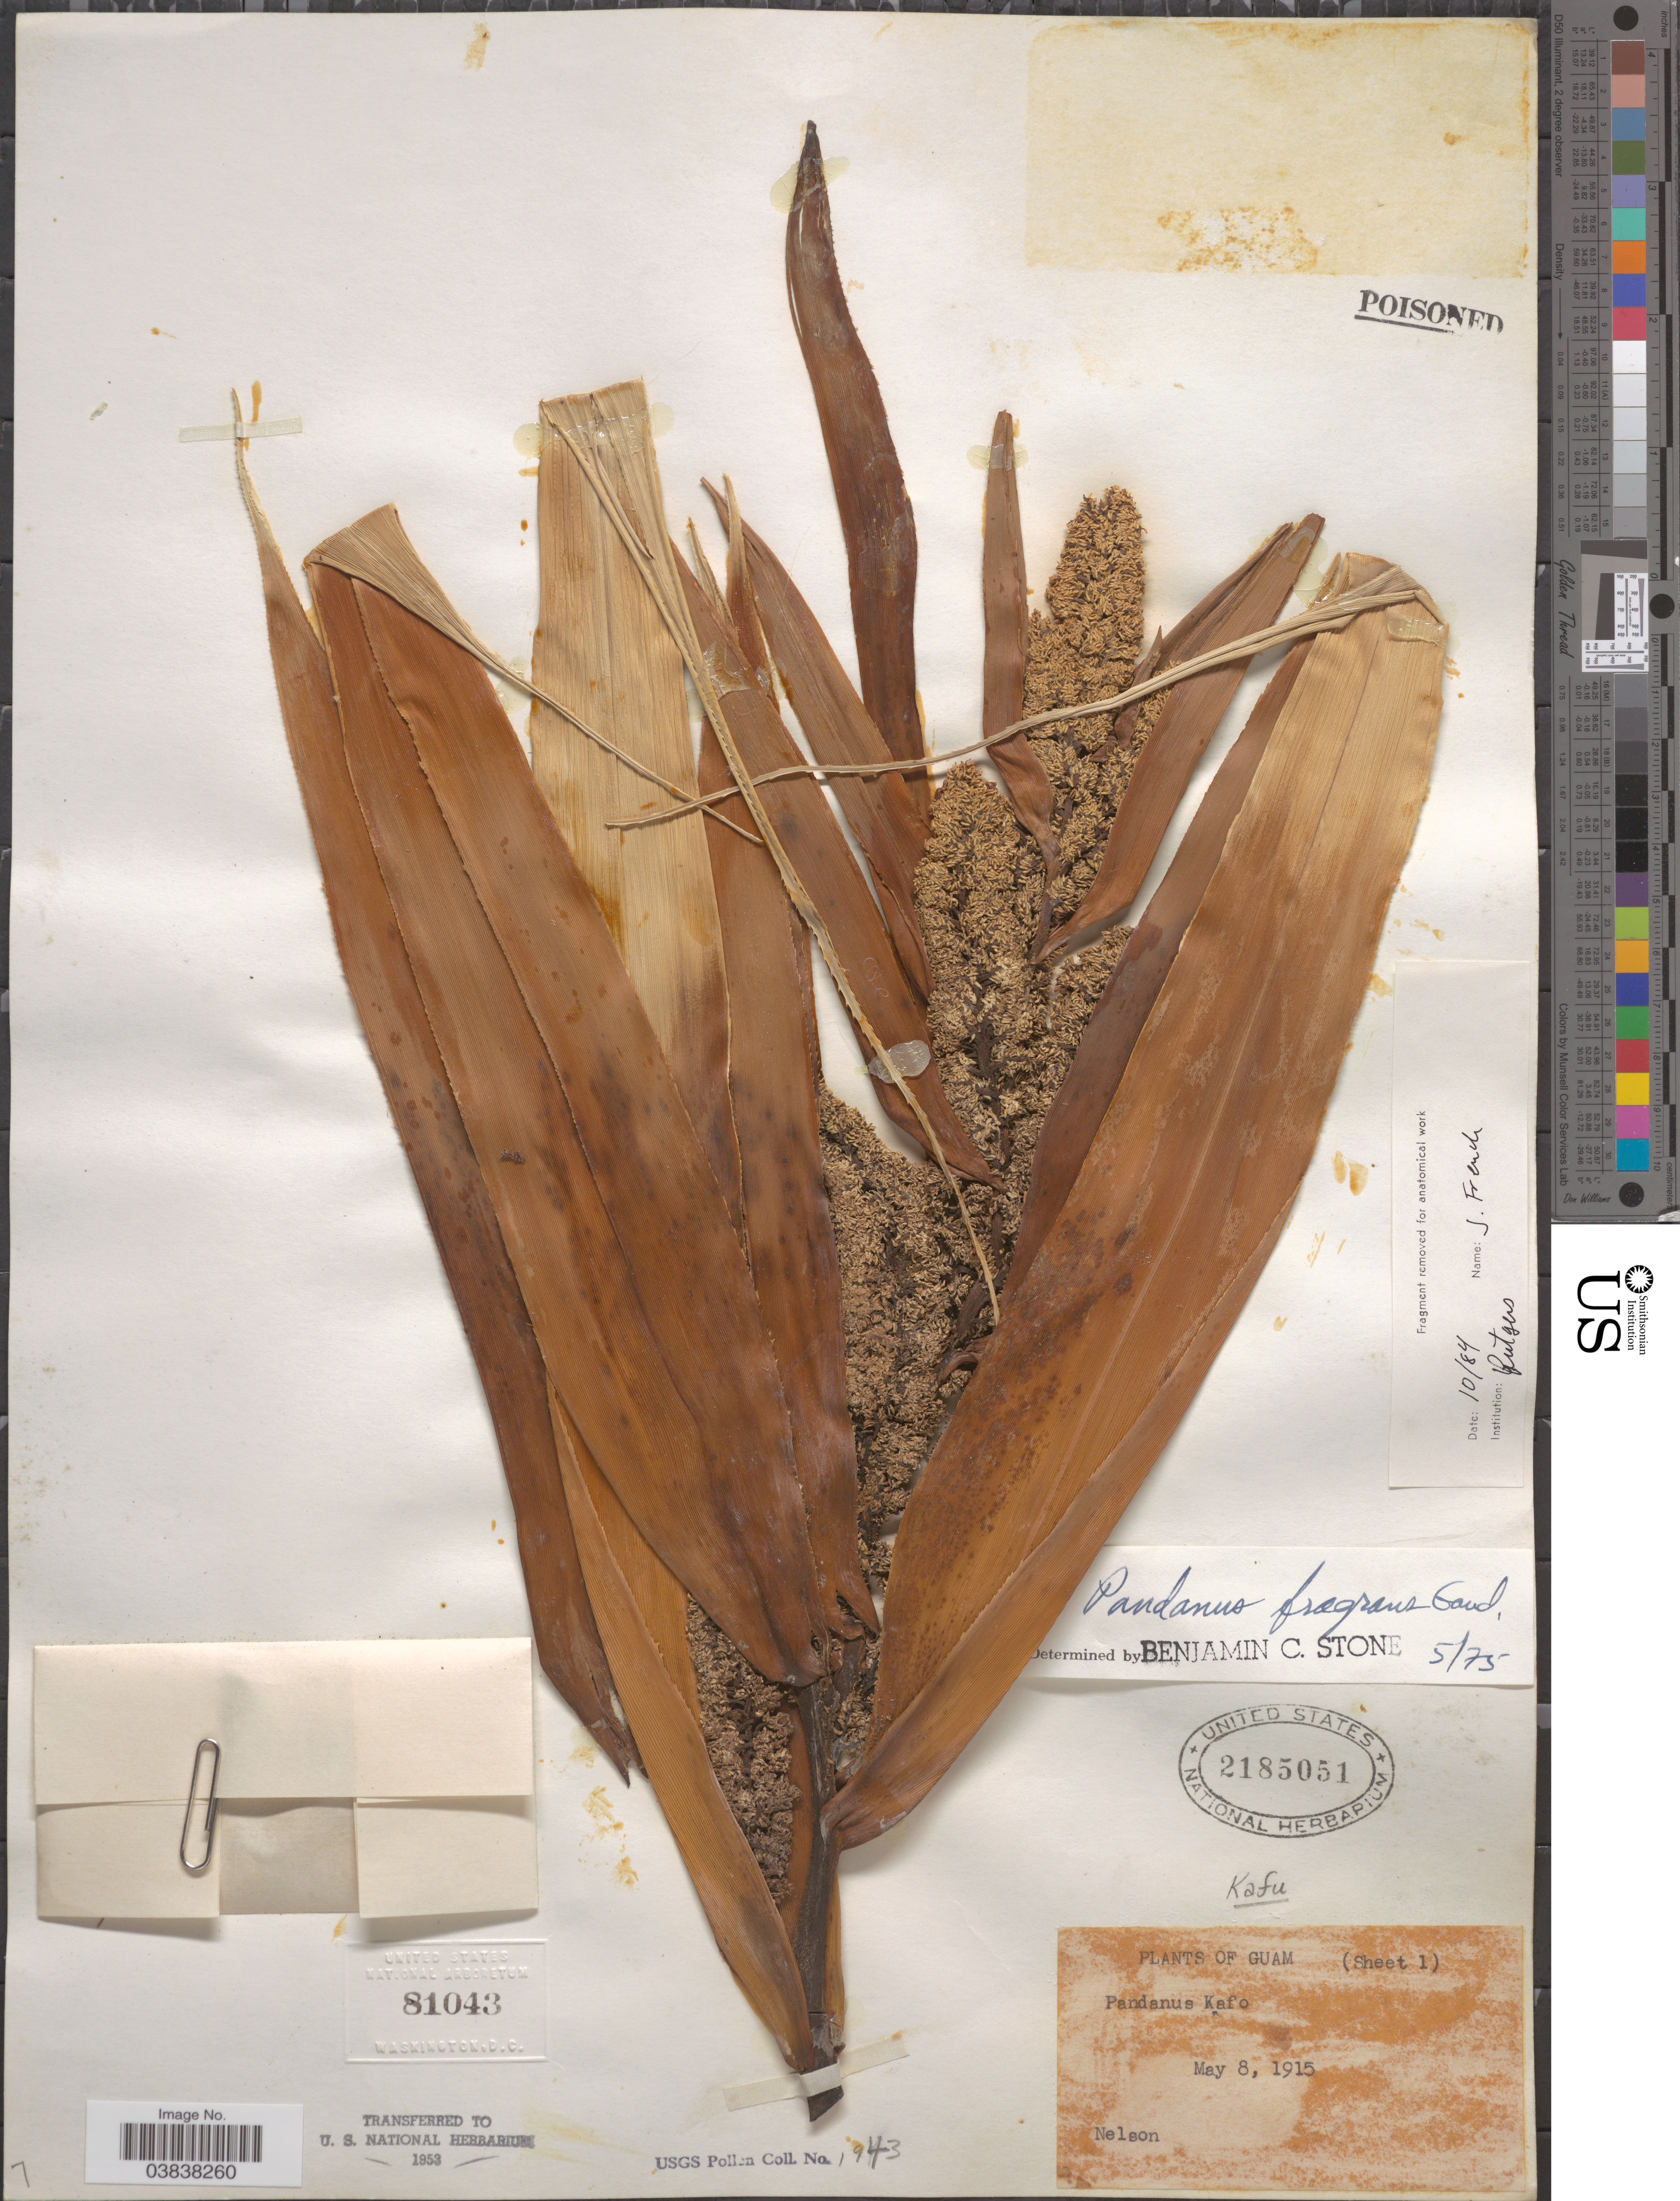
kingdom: Plantae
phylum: Tracheophyta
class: Liliopsida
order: Pandanales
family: Pandanaceae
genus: Pandanus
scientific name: Pandanus kafu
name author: Martelli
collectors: Nelson, --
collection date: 1915-05-08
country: Guam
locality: Kafu.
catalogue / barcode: US 2185051